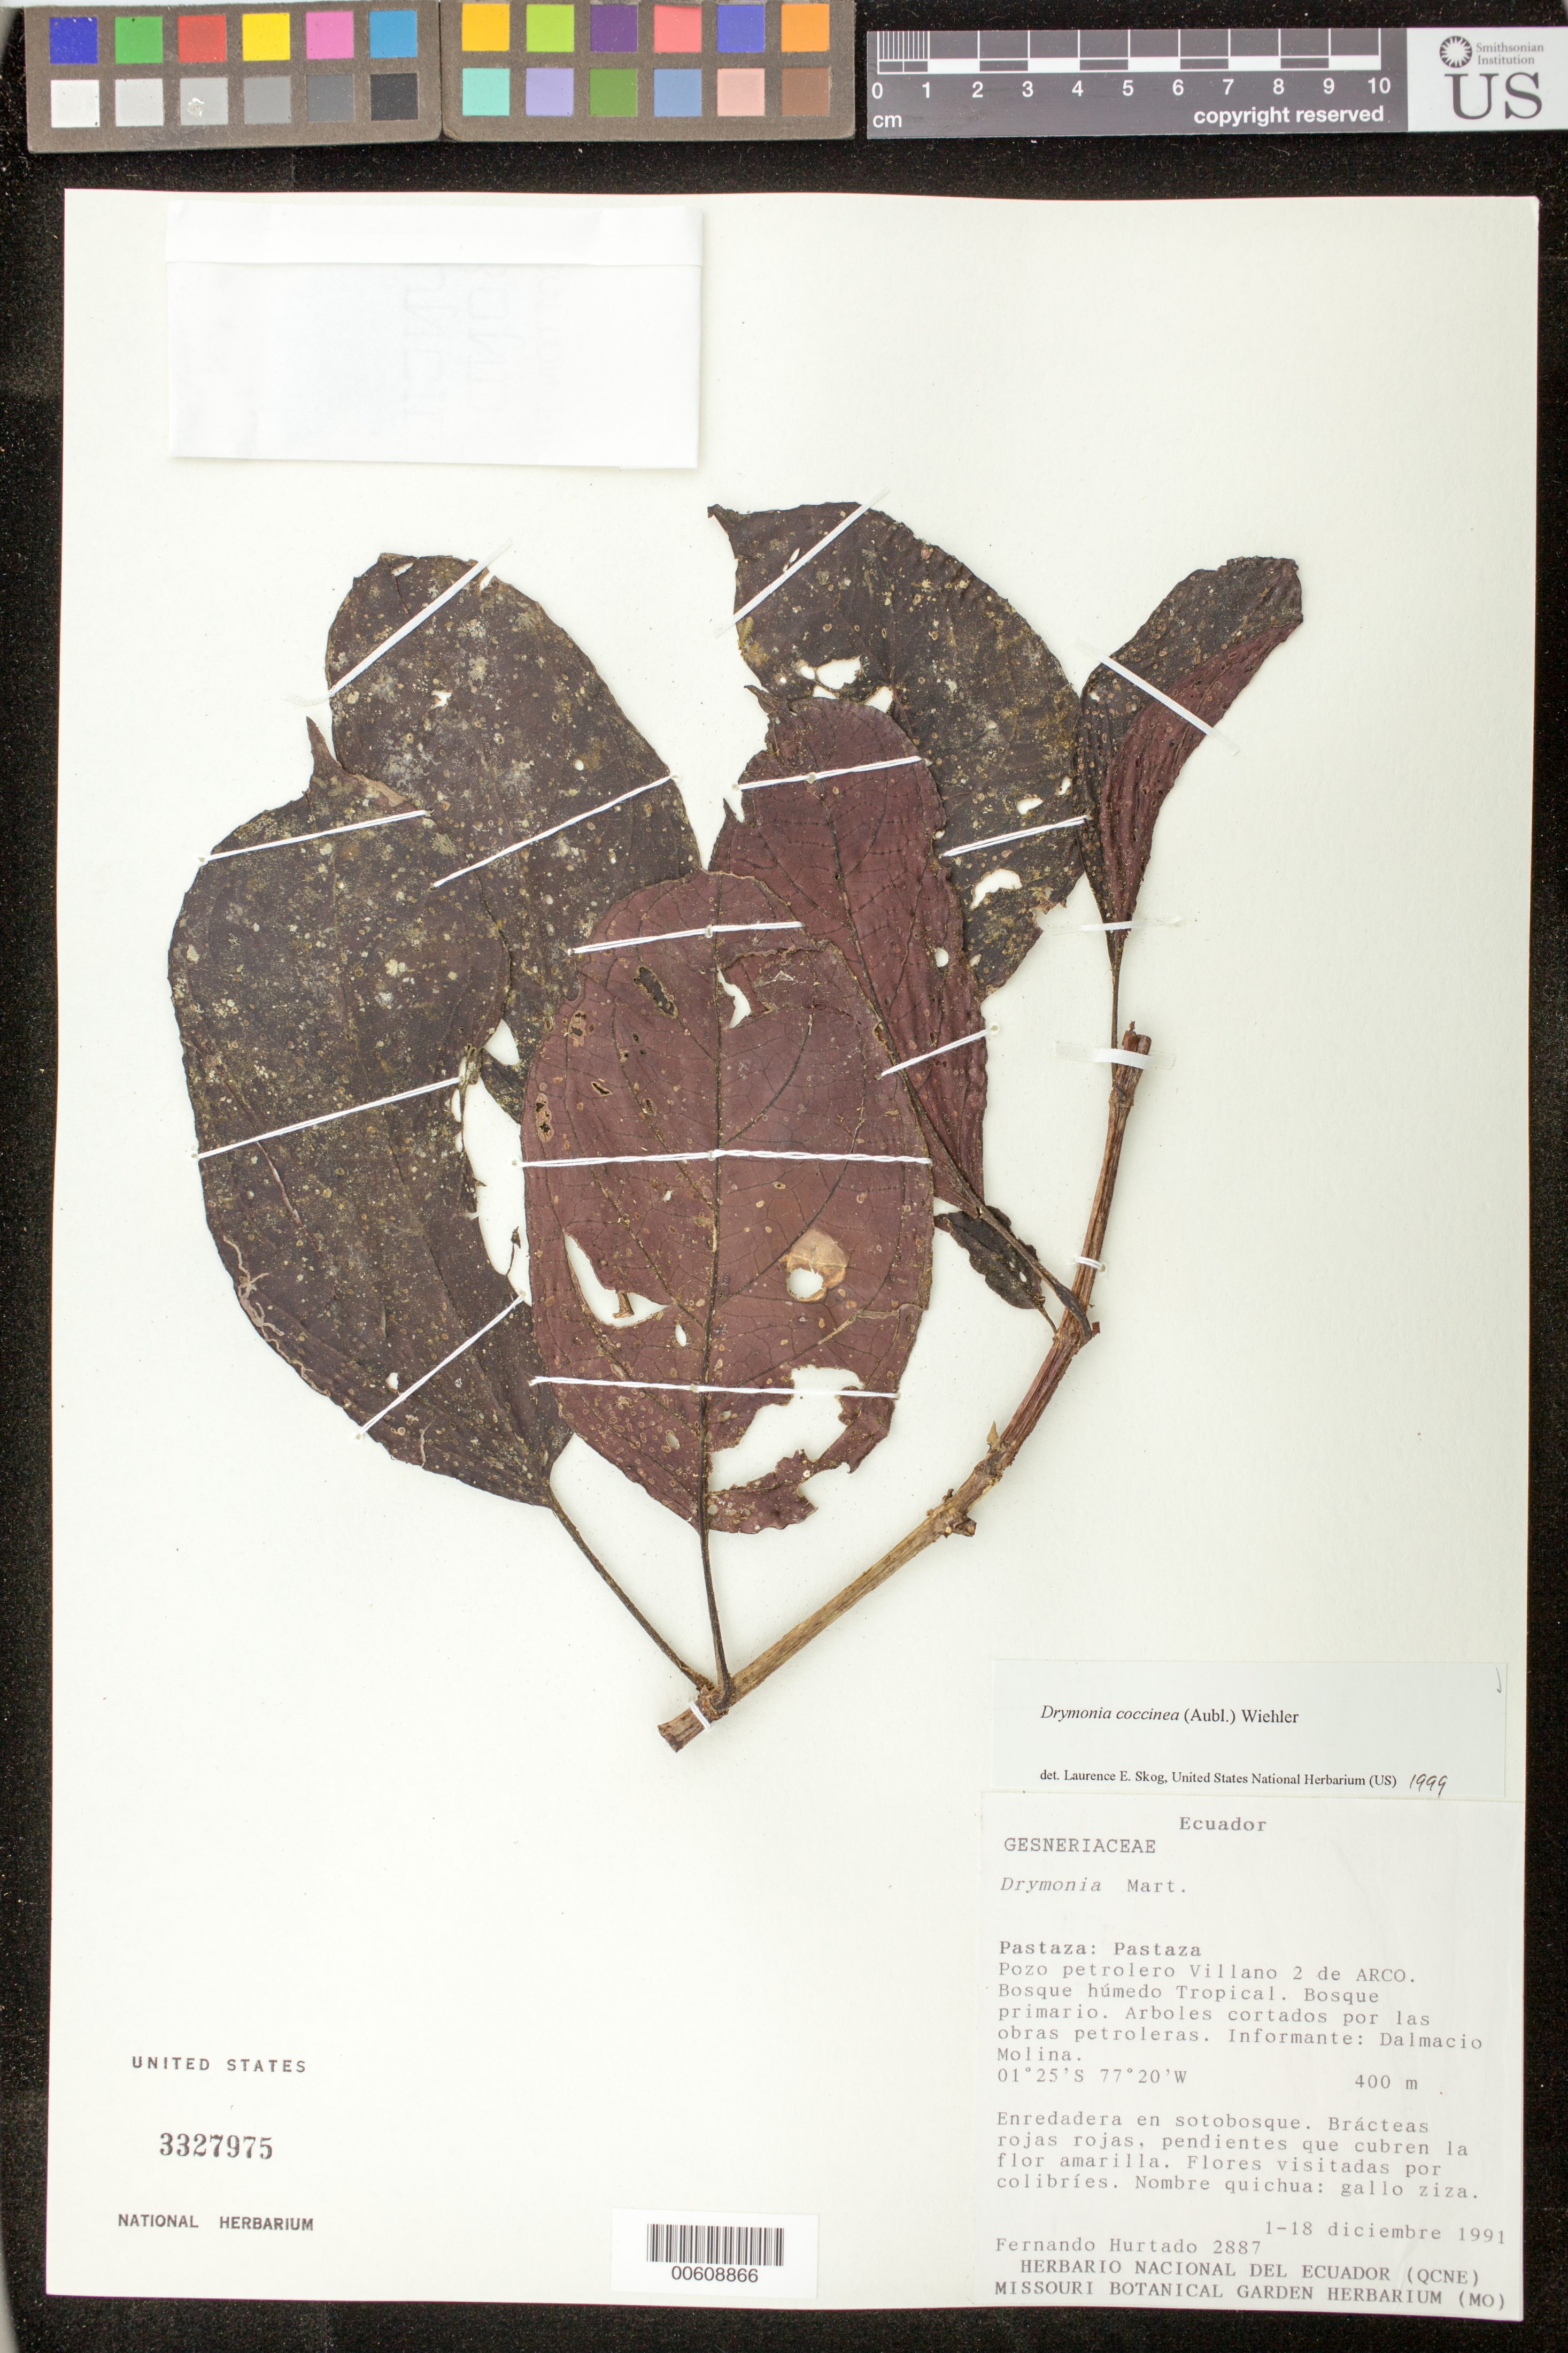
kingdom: Plantae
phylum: Tracheophyta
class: Magnoliopsida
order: Lamiales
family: Gesneriaceae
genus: Drymonia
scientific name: Drymonia coccinea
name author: (Aubl.) Wiehler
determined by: Skog, Laurence E.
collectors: F. Hurtado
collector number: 2887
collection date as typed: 1-18 Dec 1991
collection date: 1991-12-01/1991-12-18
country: Ecuador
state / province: Pastaza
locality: Pastaza; Pozo petrolero Villano 2 de ARCO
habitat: Bosque húmedo tropical; bosque primario; árboles cortados por las obras petroleras; en sotobosque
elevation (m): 400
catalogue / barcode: US 3327975